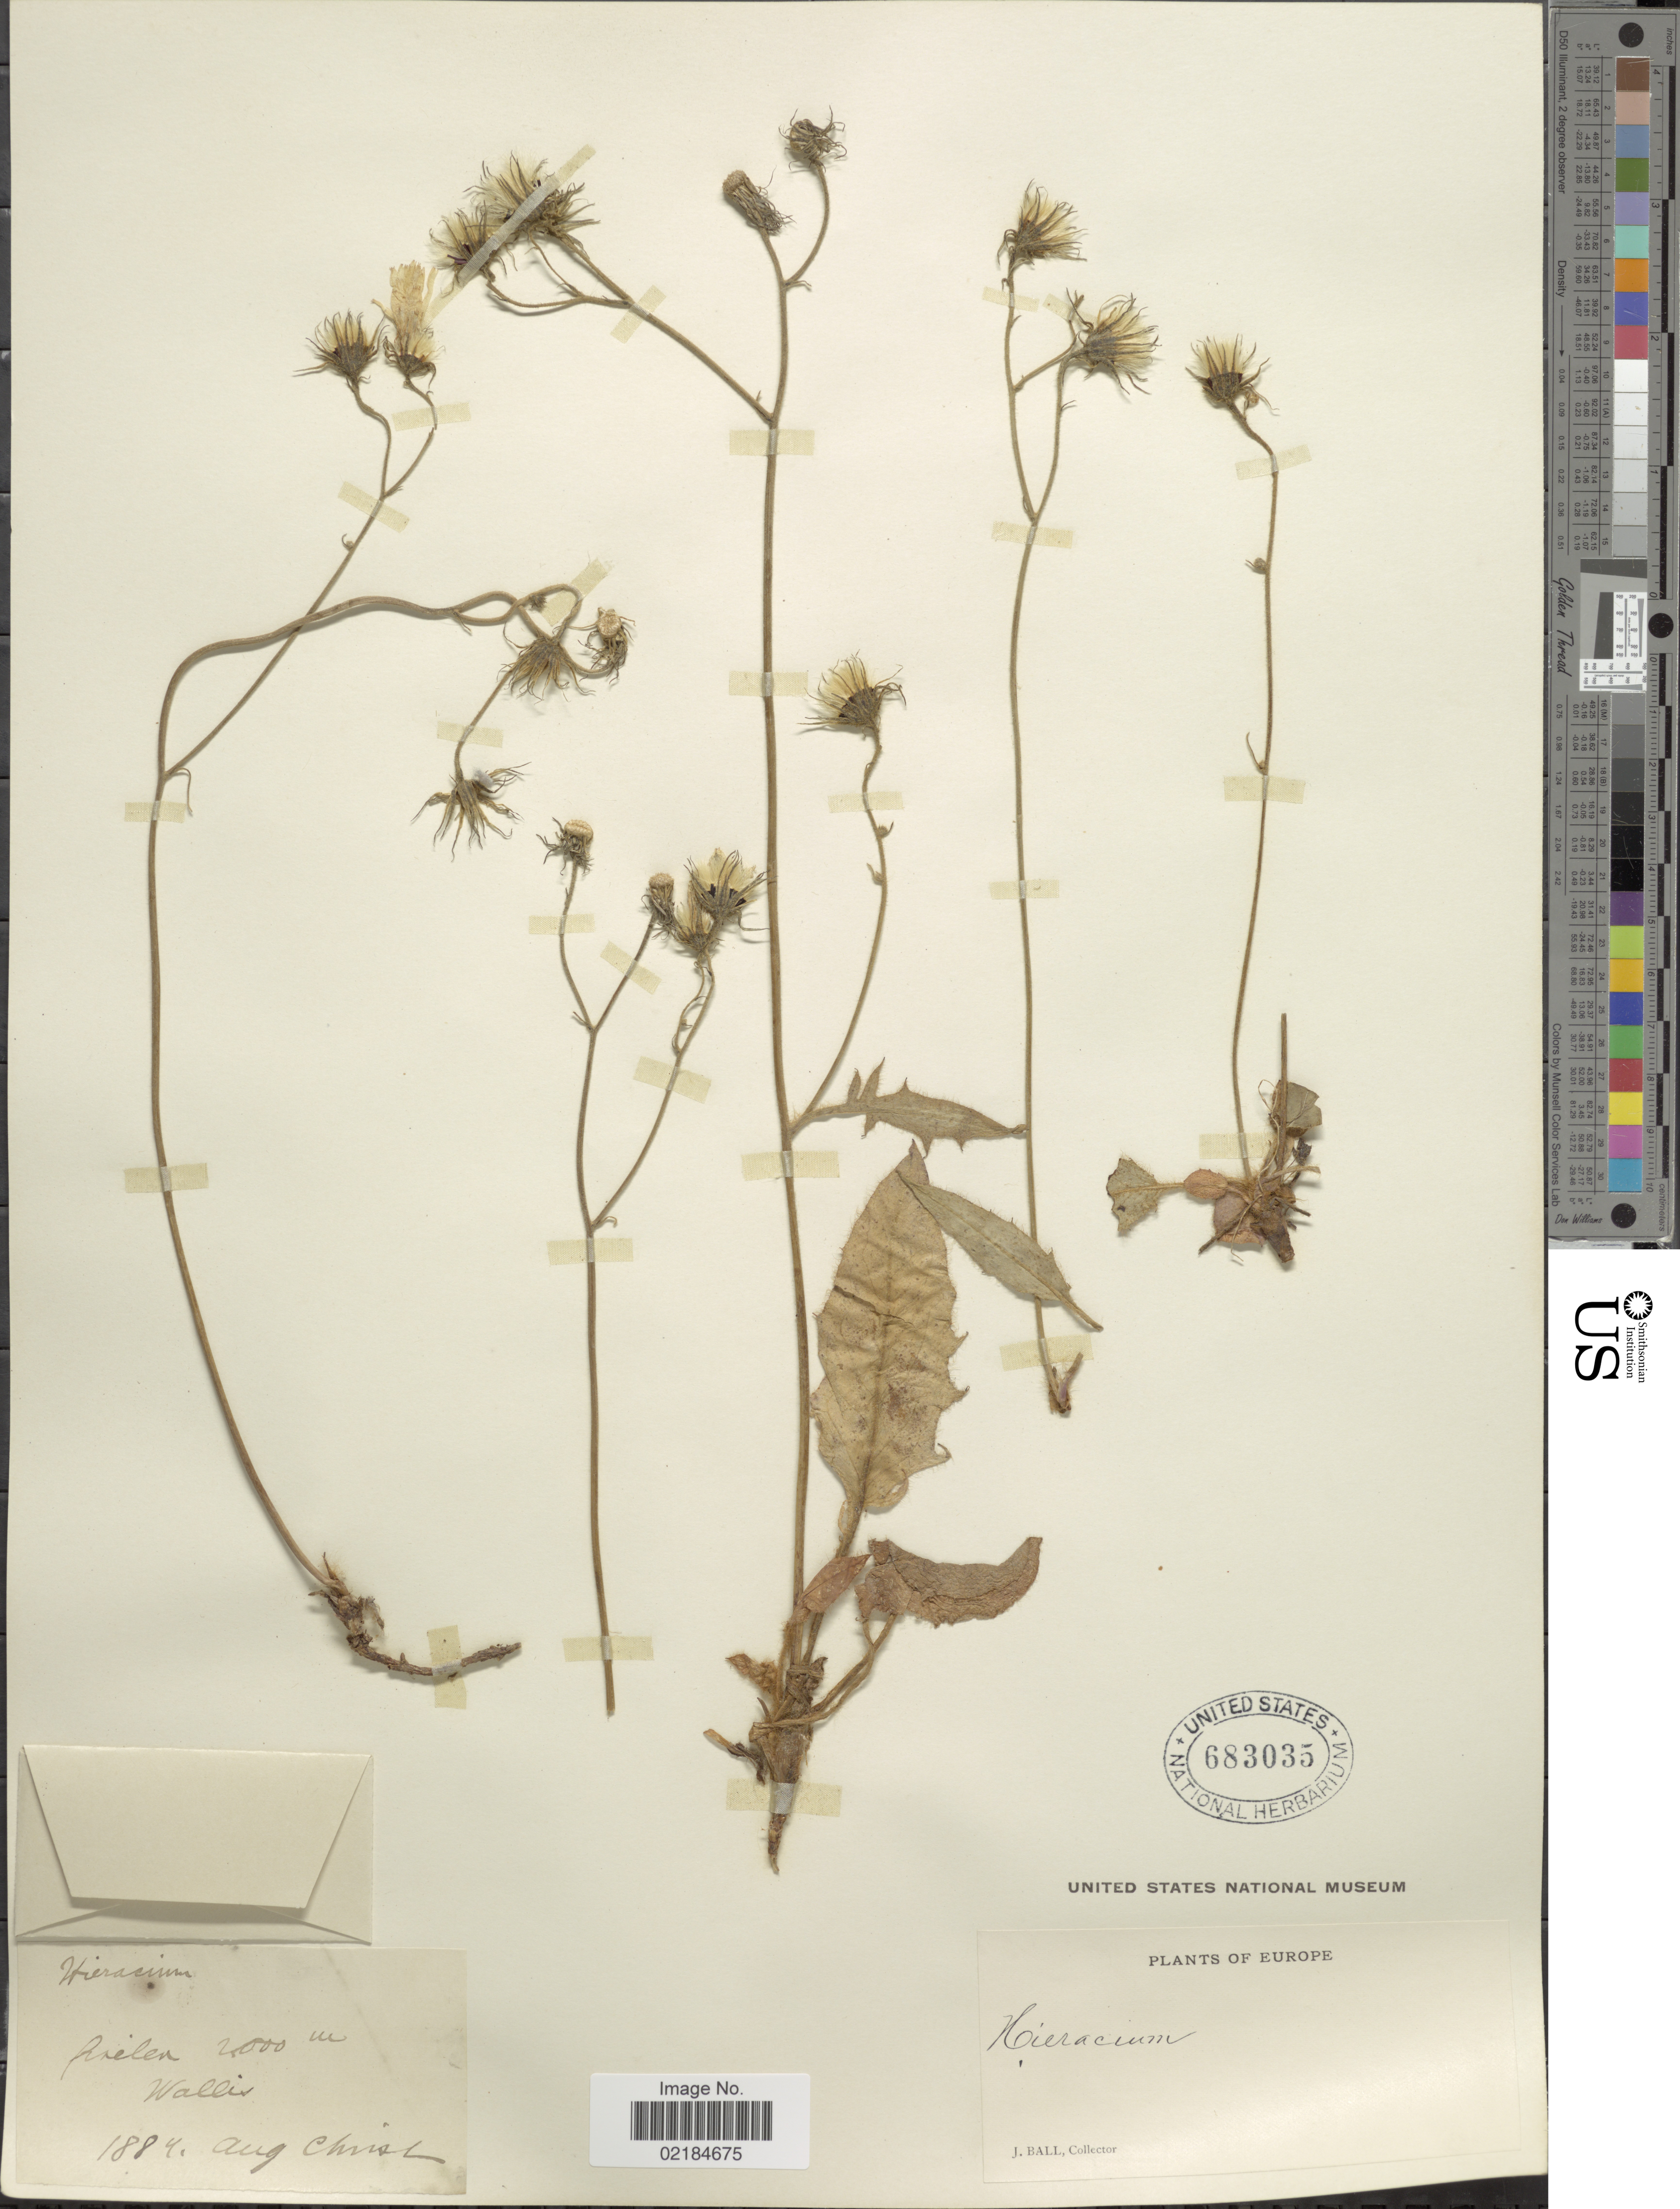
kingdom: Plantae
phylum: Tracheophyta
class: Magnoliopsida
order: Asterales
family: Asteraceae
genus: Hieracium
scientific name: Hieracium repandulare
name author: Druce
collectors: J. Ball & Christ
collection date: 1884-08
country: Switzerland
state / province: Valais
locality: Europe, Wallis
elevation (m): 2000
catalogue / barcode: US 683035